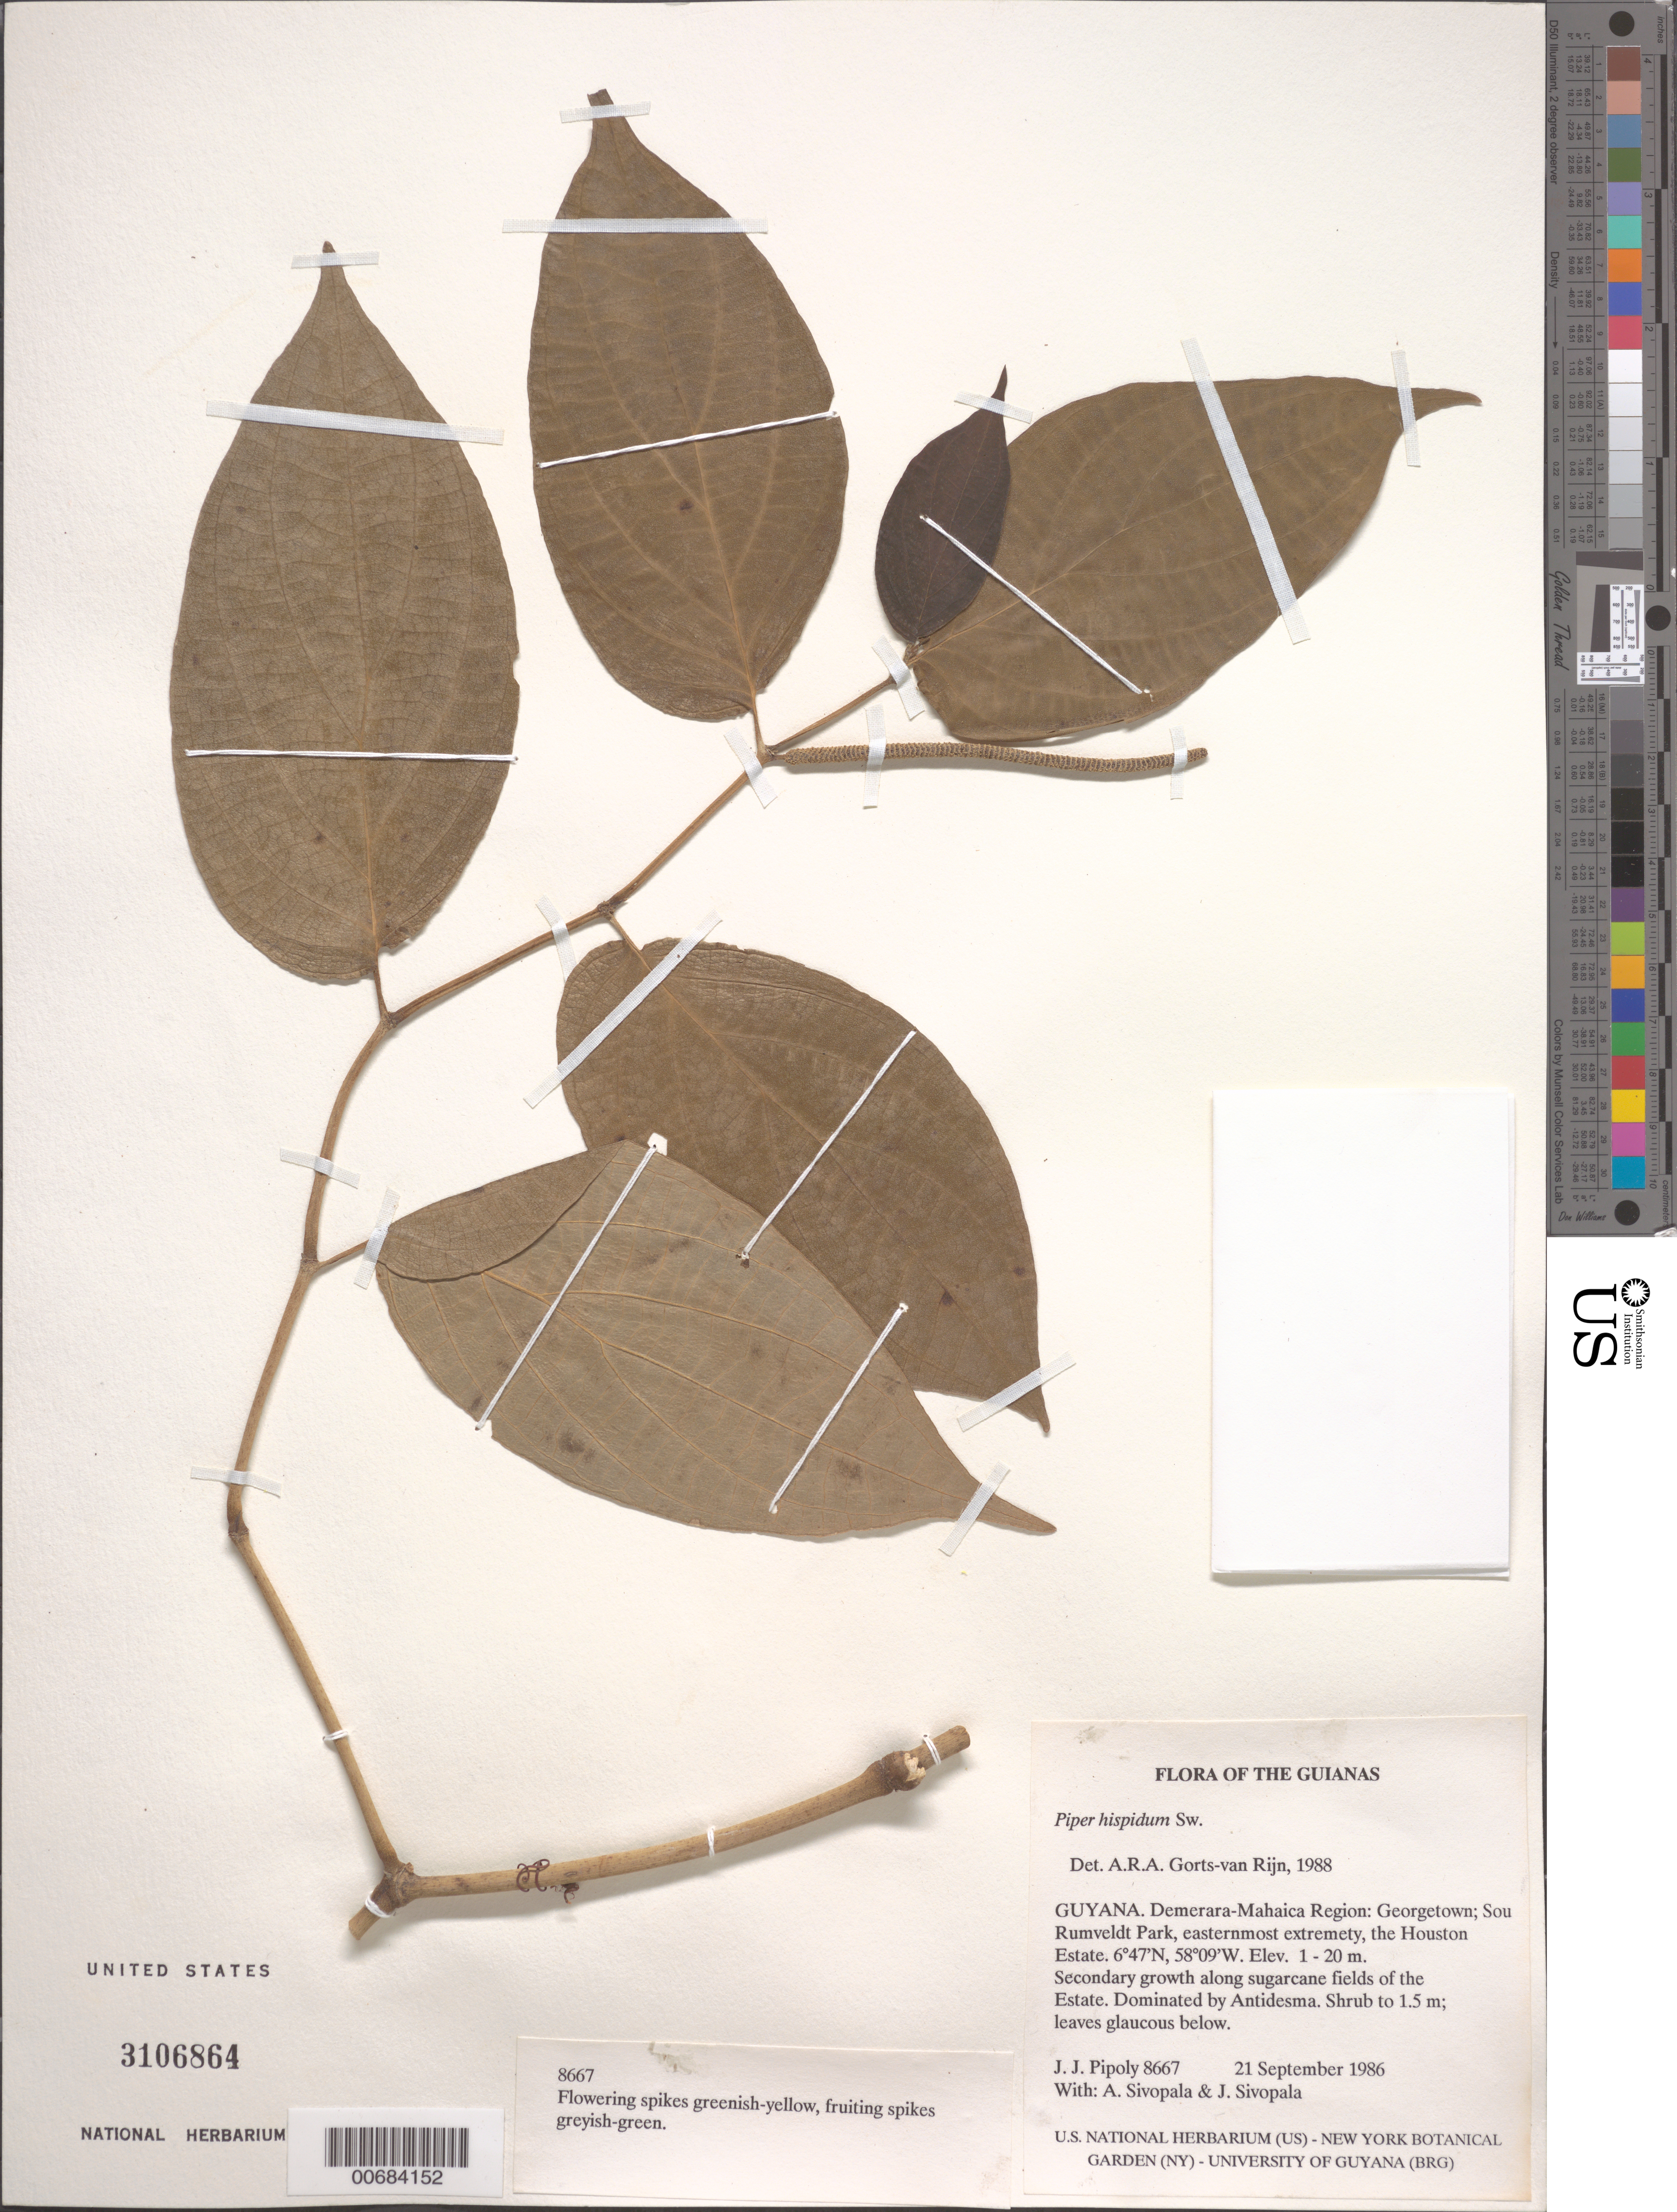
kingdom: Plantae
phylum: Tracheophyta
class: Magnoliopsida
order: Piperales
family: Piperaceae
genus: Piper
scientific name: Piper hispidum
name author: Sw.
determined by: Görts-van Rijn, A. R. A.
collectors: J. J. Pipoly, A. Sivopala & J. Sivopala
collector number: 8667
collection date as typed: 21 September 1986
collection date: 1986-09-21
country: Guyana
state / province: Demerara-Mahaica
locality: Georgetown; South Rumveldt Park, easternmost extremety, the Houston Estate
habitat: Secondary growth along sugarcane fields of the Estate. Dominated by Antidesma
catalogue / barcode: US 3106864